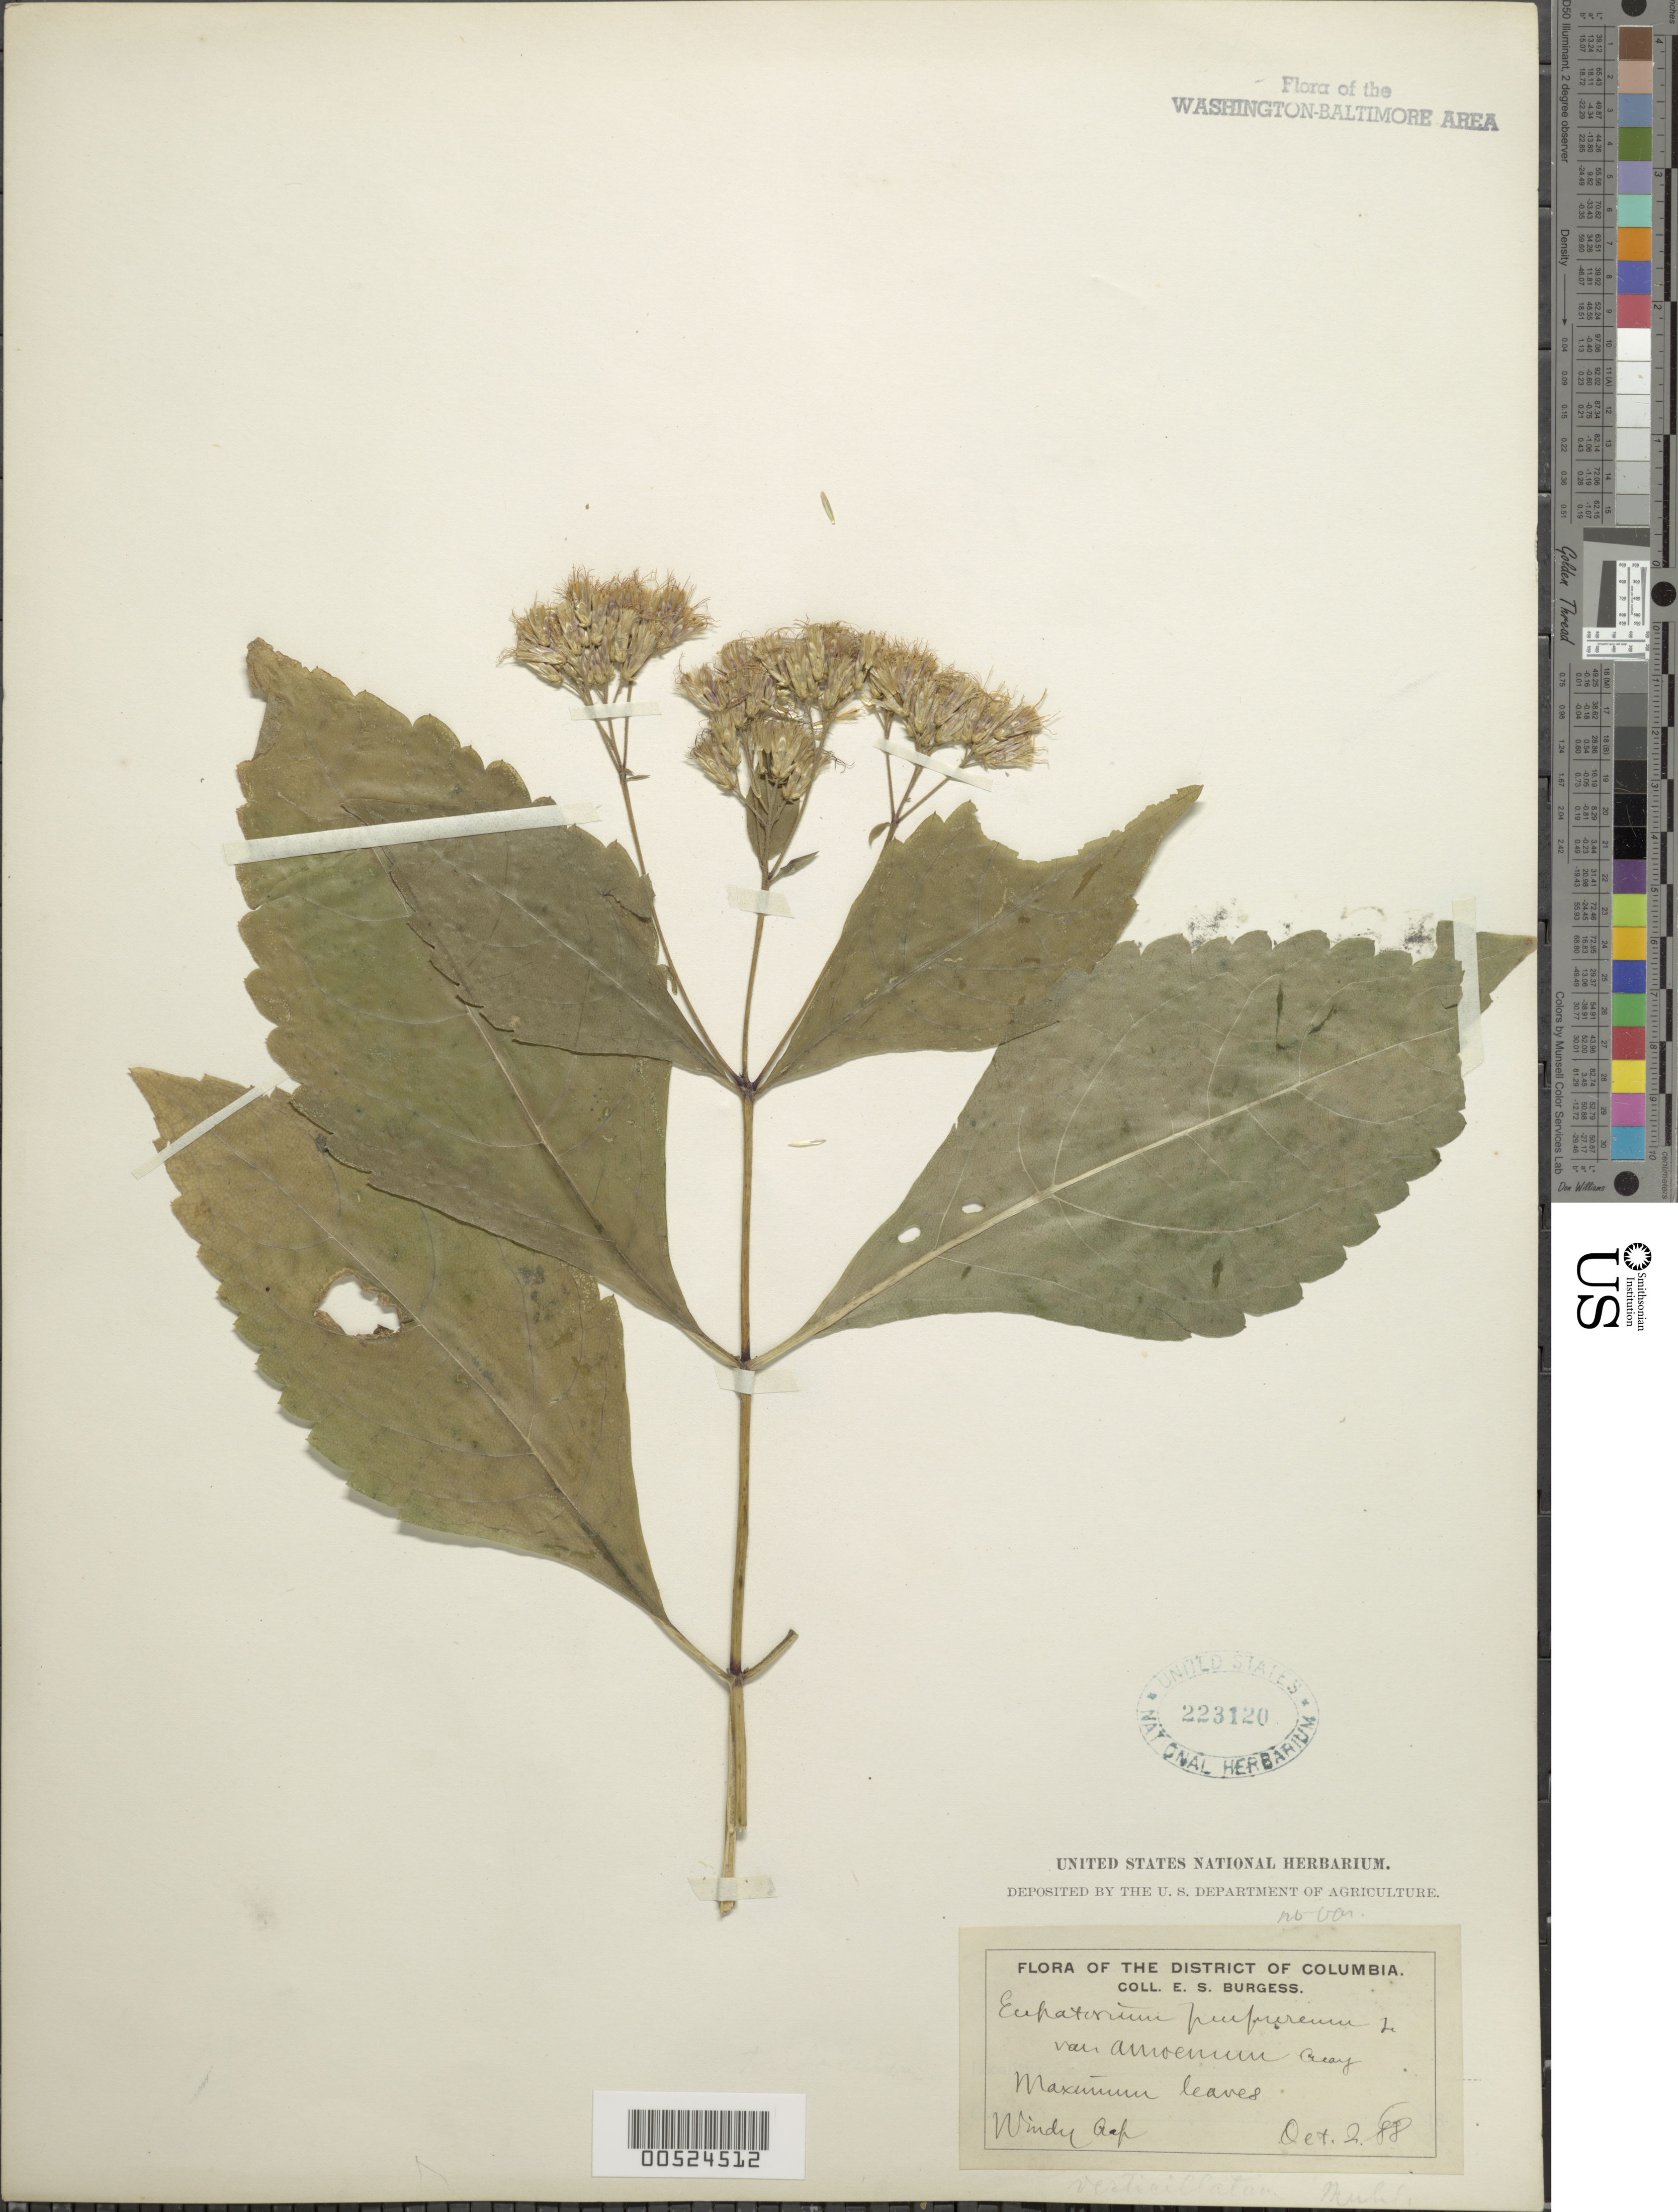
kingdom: Plantae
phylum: Tracheophyta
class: Magnoliopsida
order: Asterales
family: Asteraceae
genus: Eupatorium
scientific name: Eupatorium purpureum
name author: (L.) E.E. Lamont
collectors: E. Burgess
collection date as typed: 02 Oct 1888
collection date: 1888-10-02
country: United States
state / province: District of Columbia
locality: Windy Gap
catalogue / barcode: US 223120